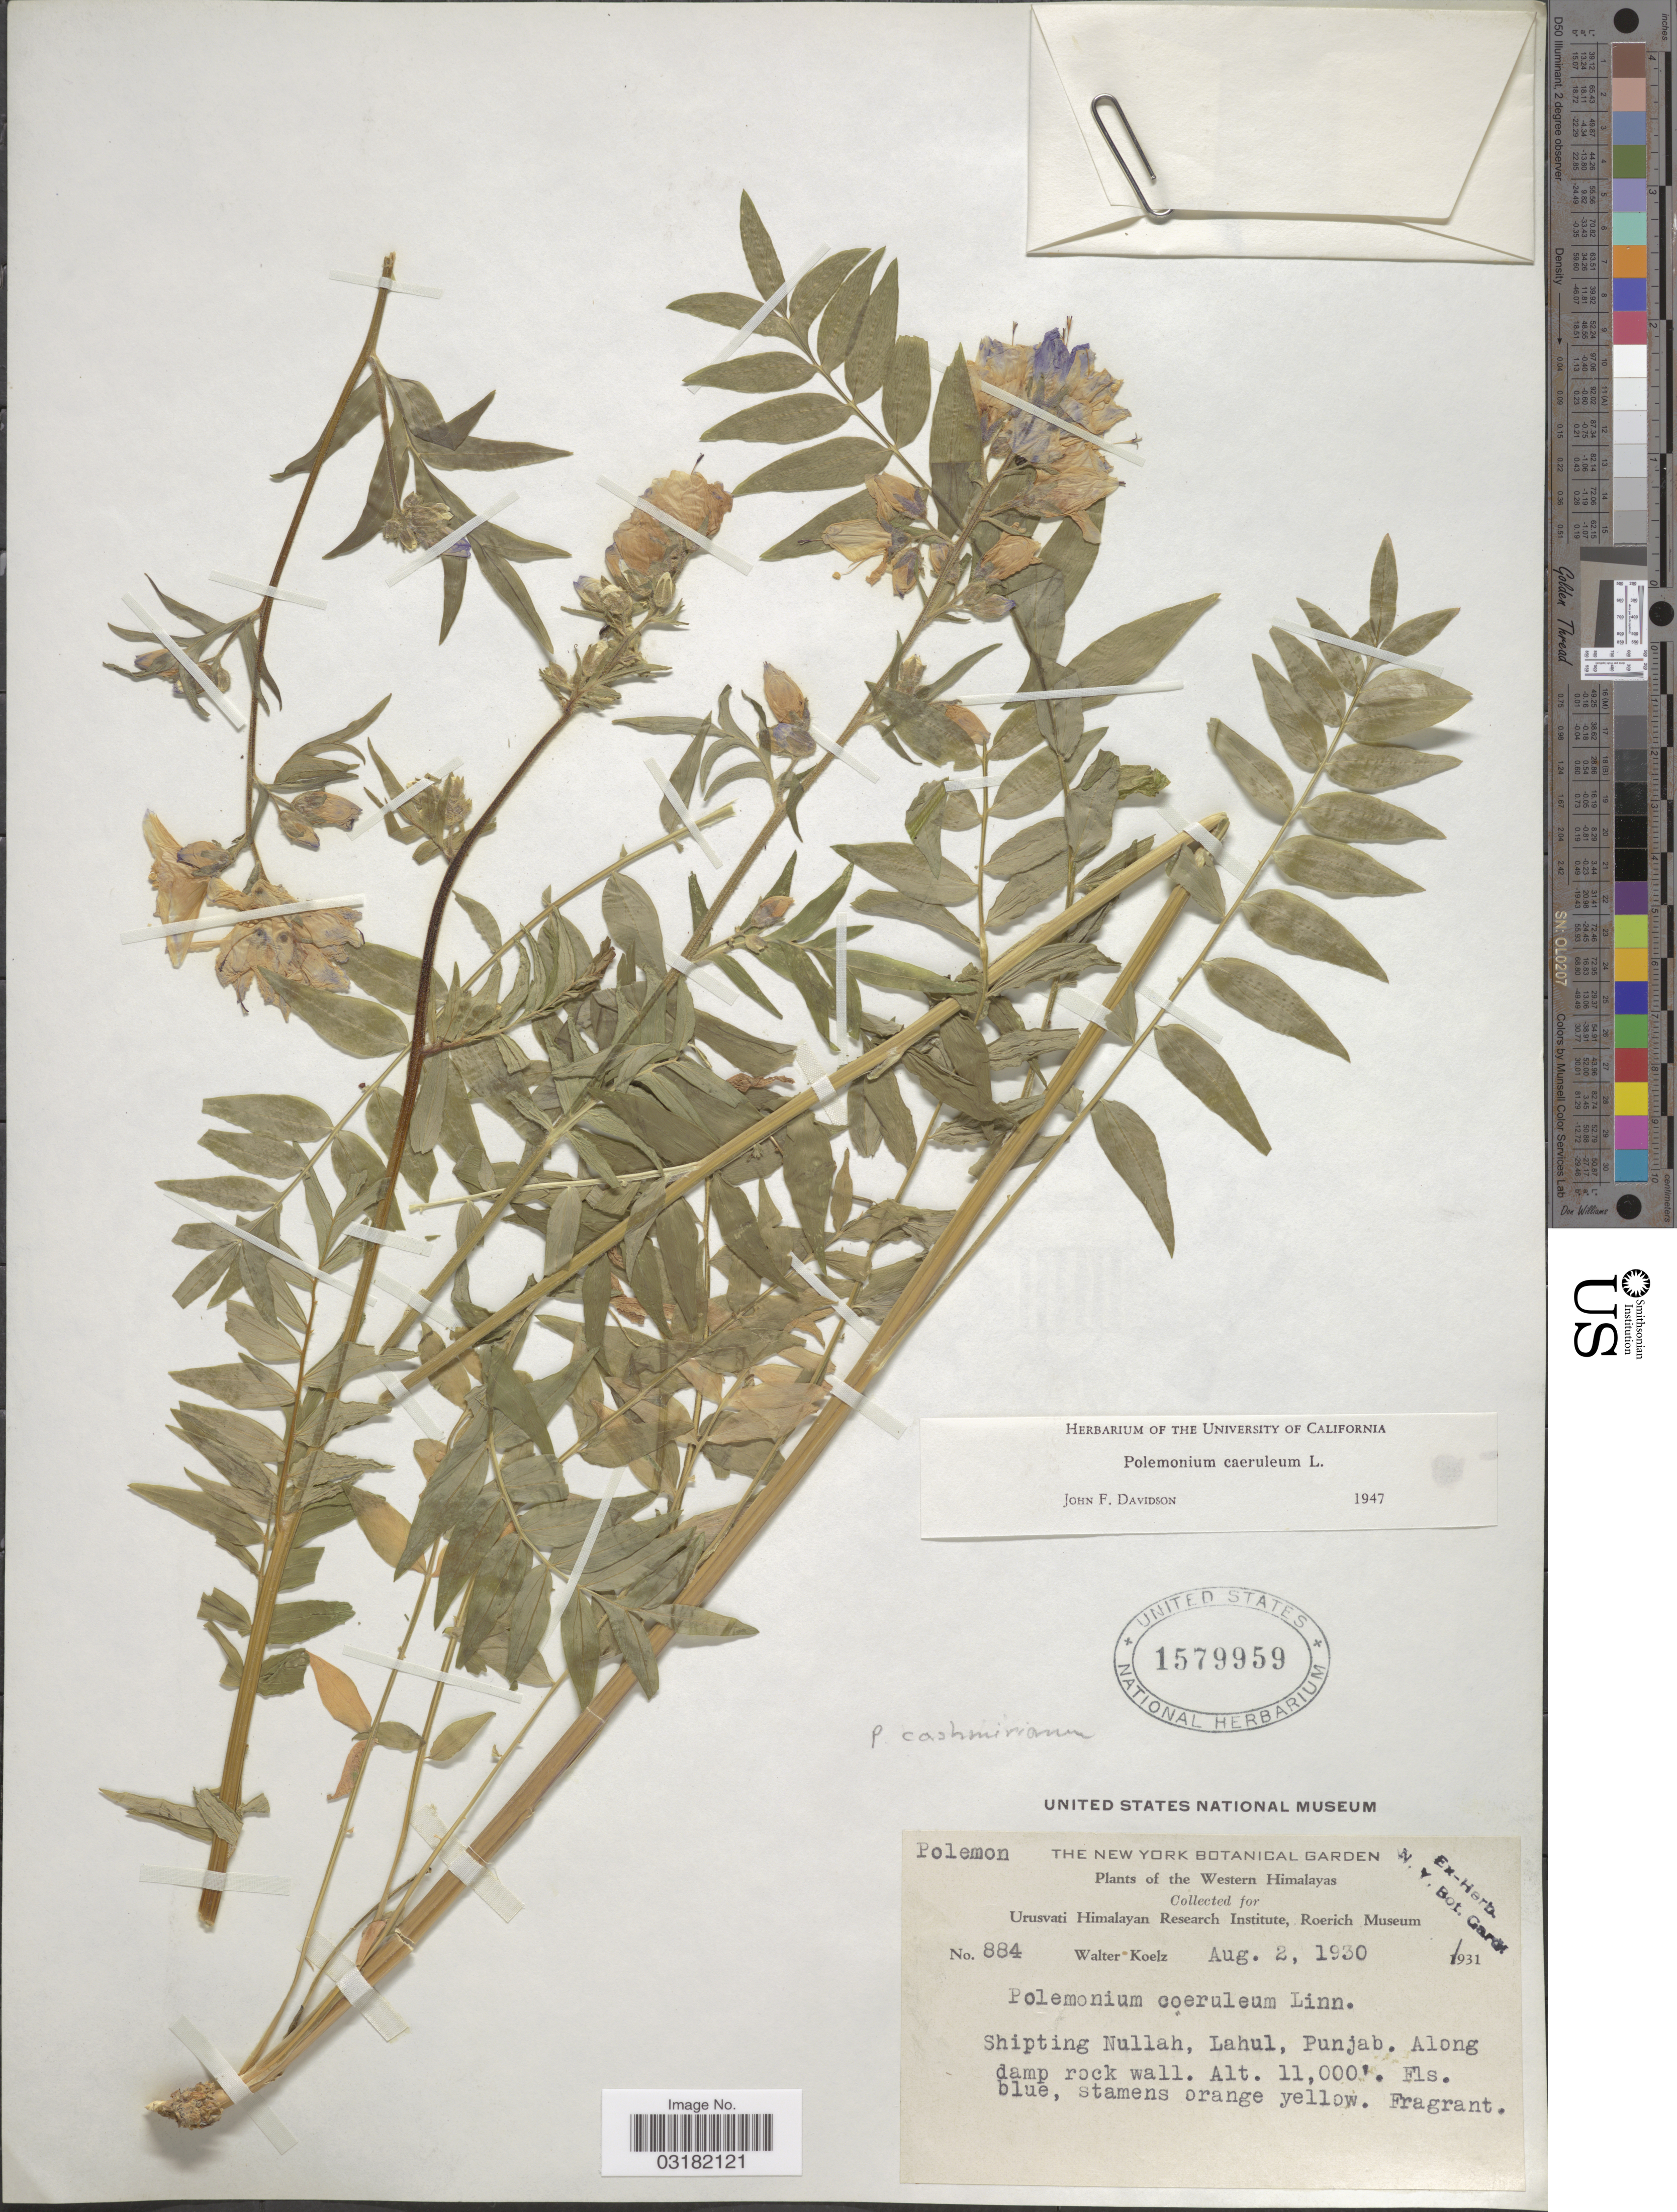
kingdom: Plantae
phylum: Tracheophyta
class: Magnoliopsida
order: Ericales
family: Polemoniaceae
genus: Polemonium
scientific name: Polemonium caeruleum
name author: L.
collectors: W. N. Koelz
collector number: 884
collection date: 1930-08-02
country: India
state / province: Punjab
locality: Western Himalaya. Shipting Nullah, Lahul.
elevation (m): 3353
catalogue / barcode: US 1579959